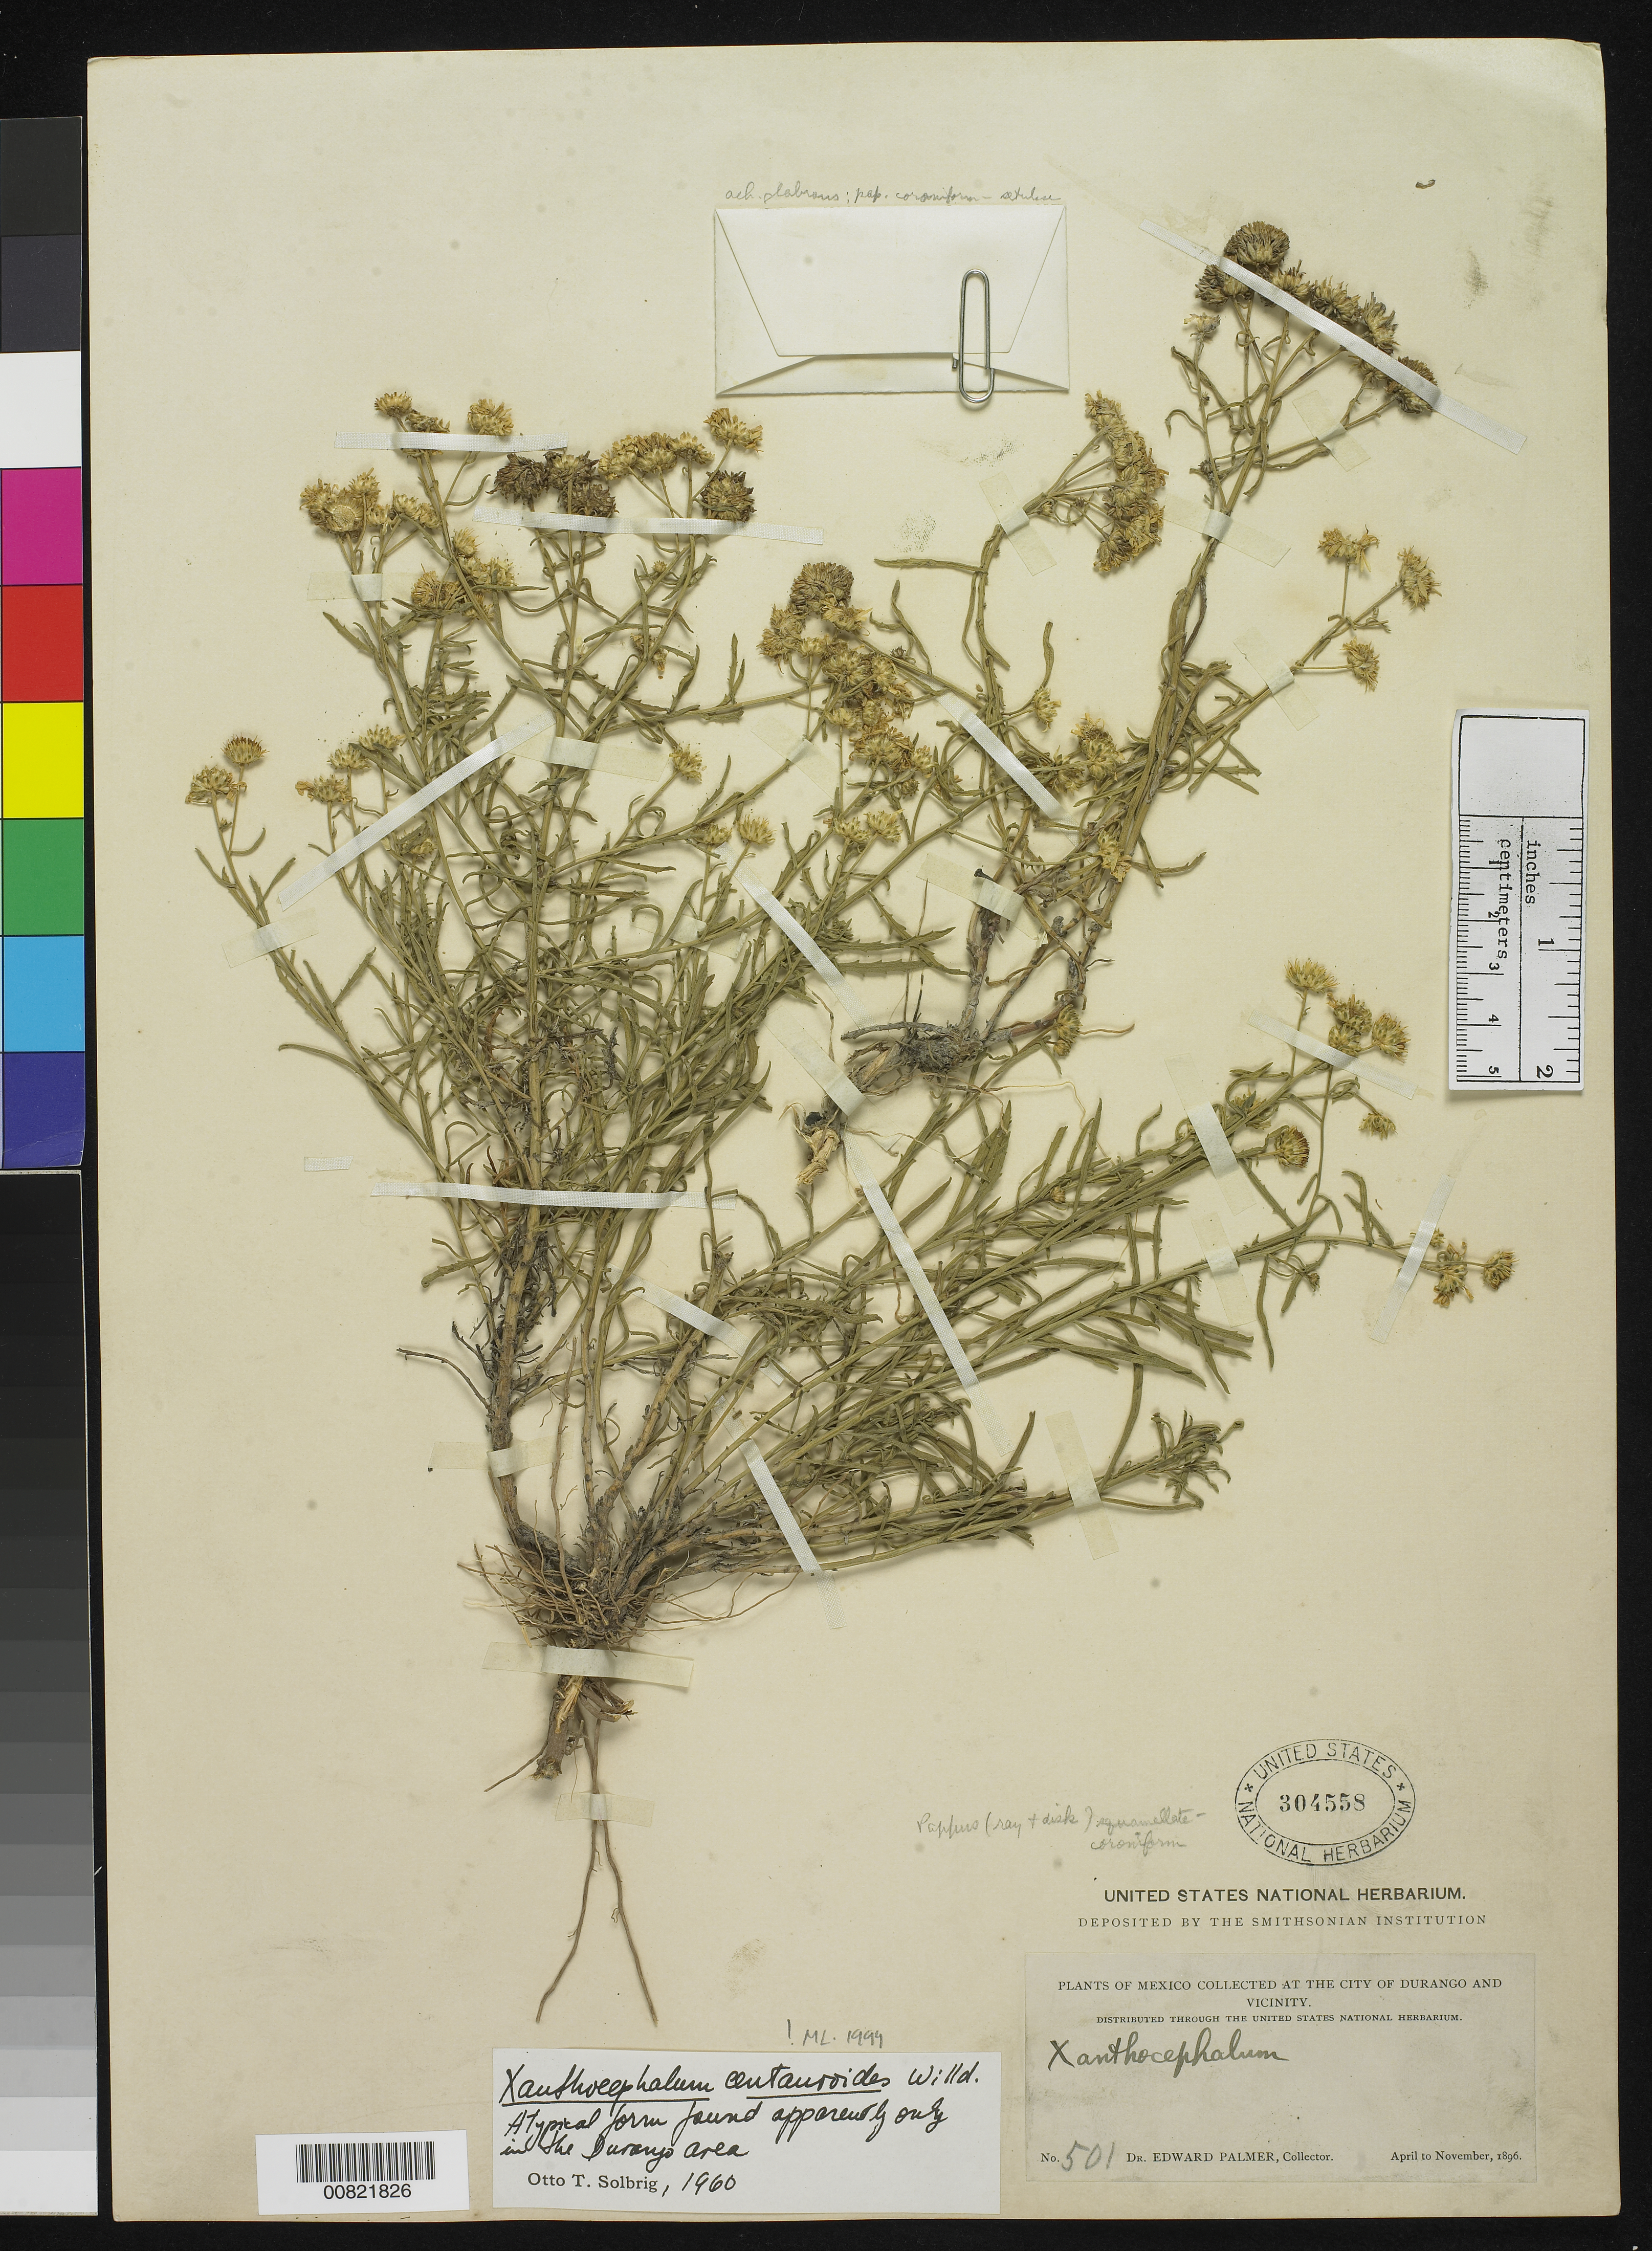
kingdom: Plantae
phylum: Tracheophyta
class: Magnoliopsida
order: Asterales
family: Asteraceae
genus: Xanthocephalum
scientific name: Xanthocephalum centauroides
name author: Willd.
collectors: E. Palmer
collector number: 501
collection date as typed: Apr 1896 to -- Nov 1896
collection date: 1896-04/1896-11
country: Mexico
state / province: Durango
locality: City of Durango and vicinity.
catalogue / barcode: US 304558